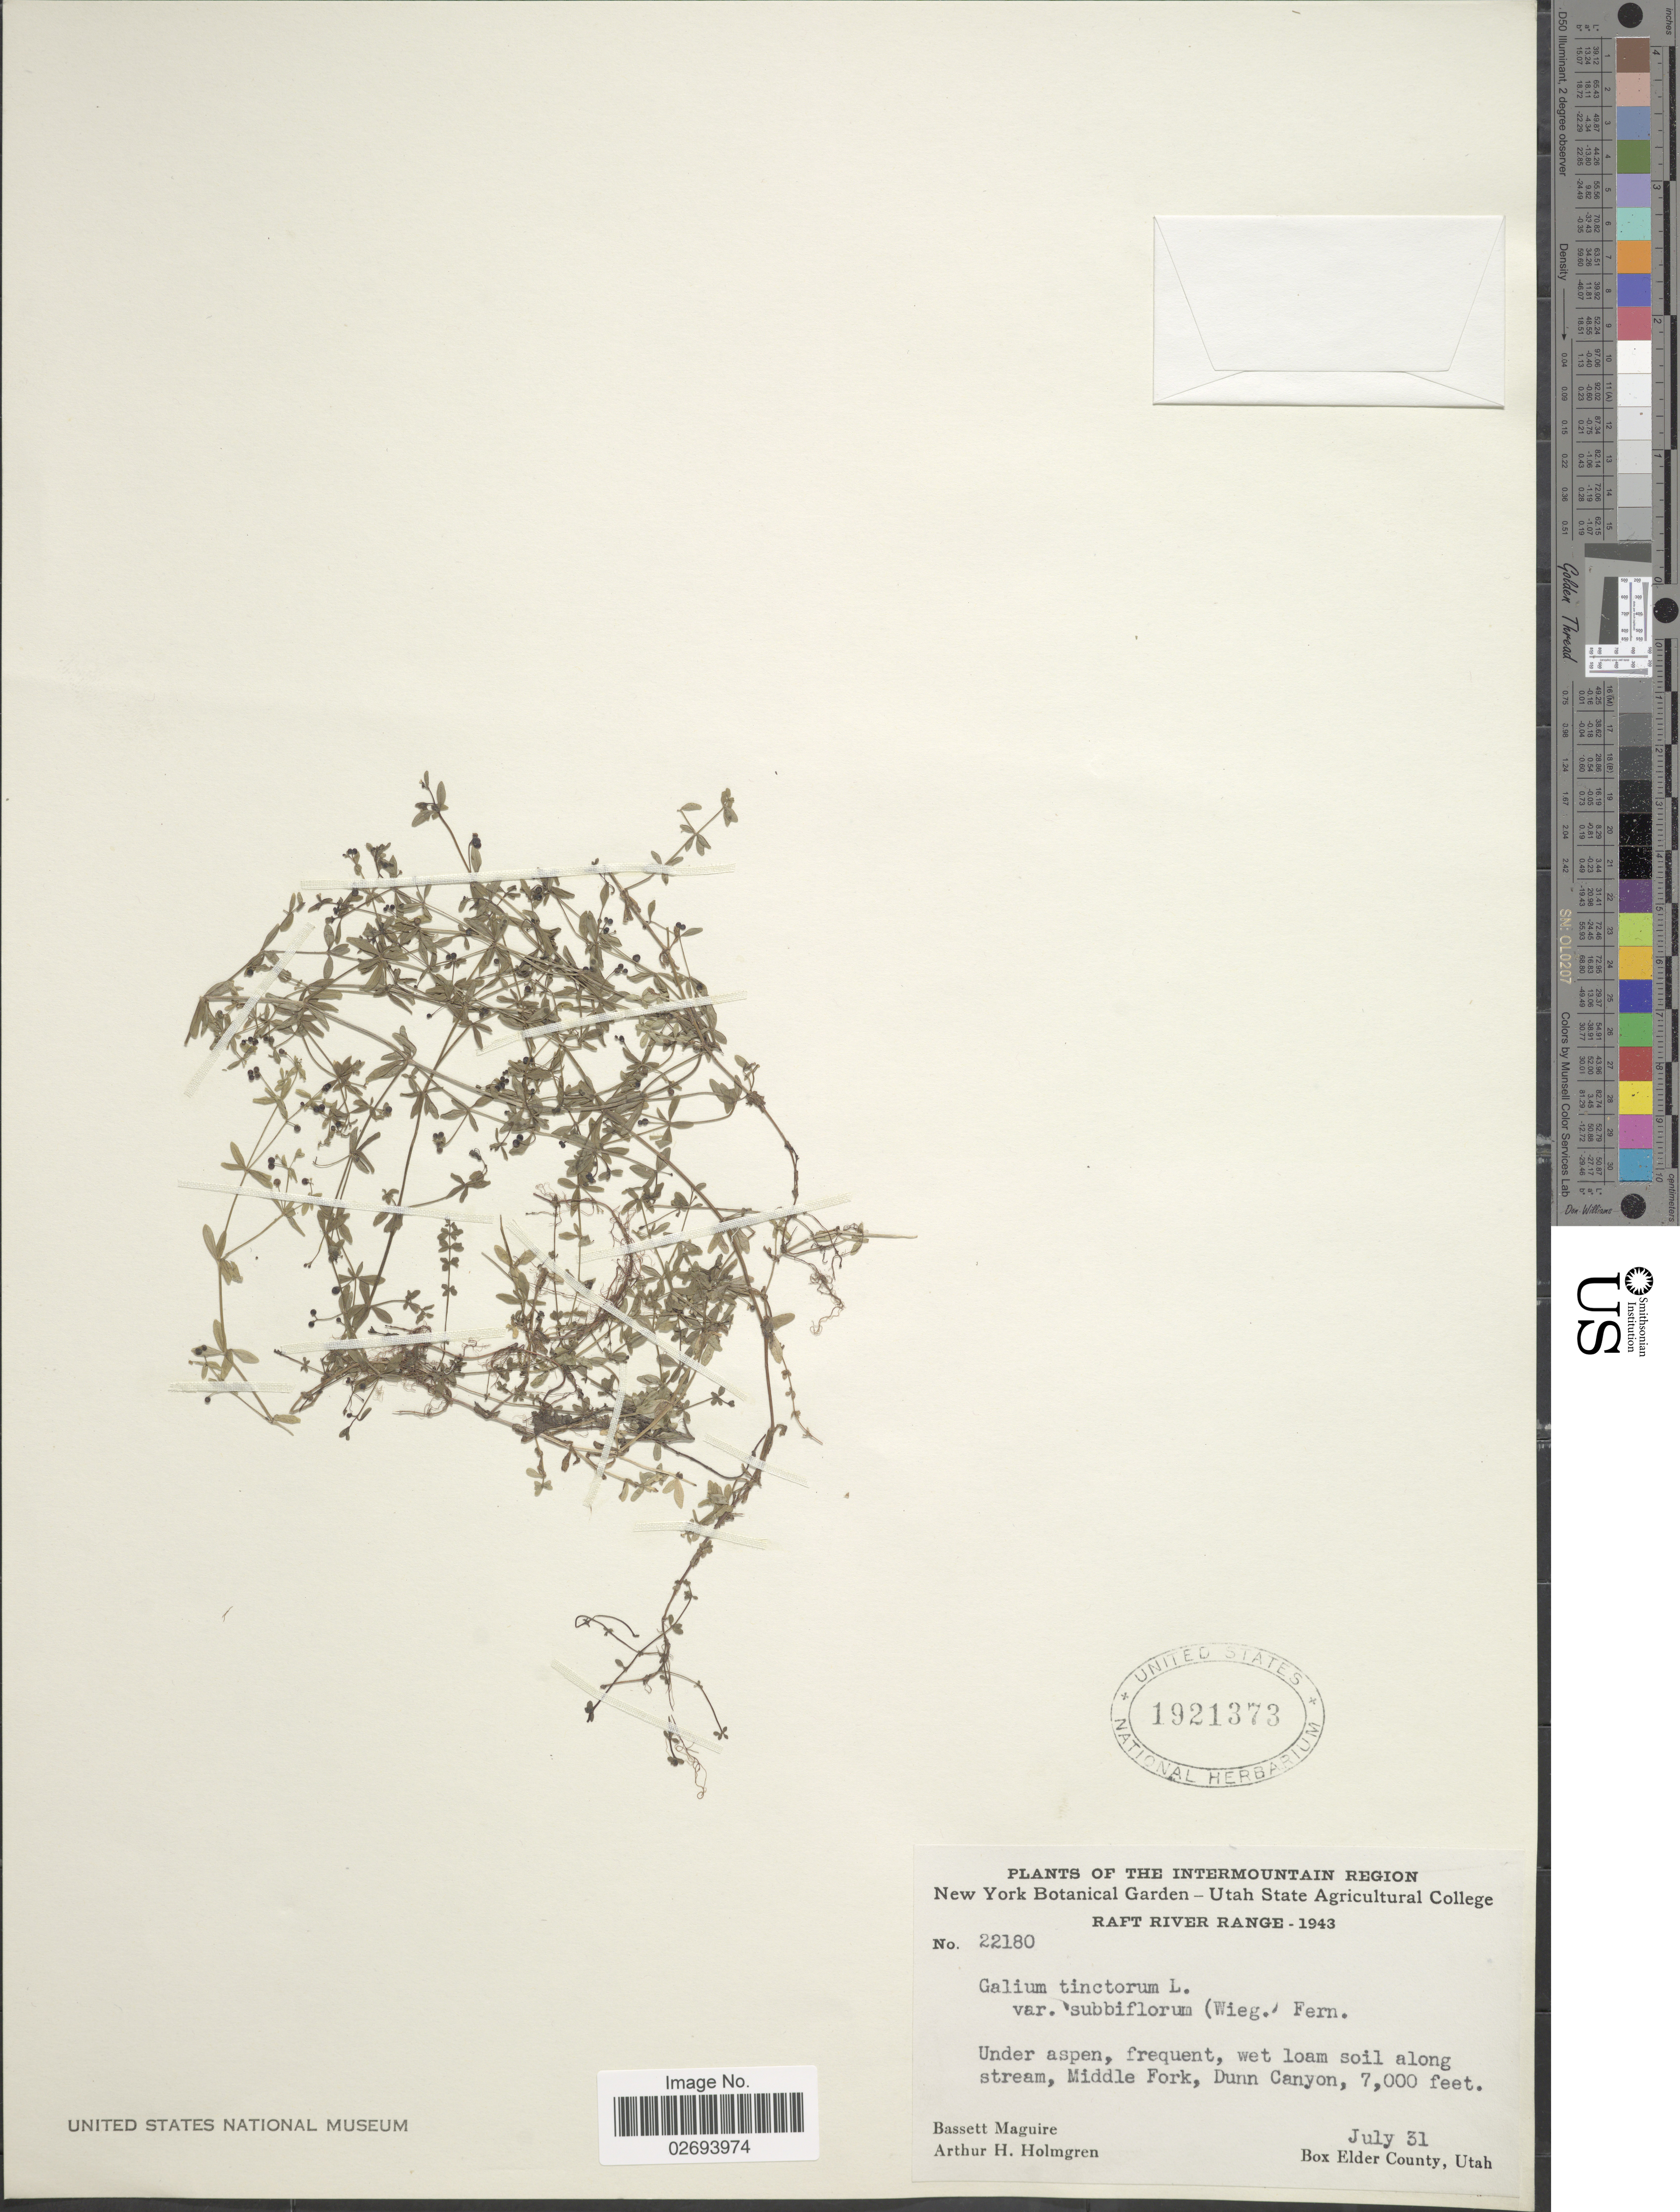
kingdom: Plantae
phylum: Tracheophyta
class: Magnoliopsida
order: Gentianales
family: Rubiaceae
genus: Galium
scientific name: Galium tinctorium var. subbiflorum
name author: (Wiegand) Fernald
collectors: B. Maguire & A. H. Holmgren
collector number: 22180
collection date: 1943-07-31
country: United States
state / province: Utah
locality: The Intermountain Region. Raft River Range. Middle Fork, Dunn Canyon, Box Elder County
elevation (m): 2134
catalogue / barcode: US 1921373